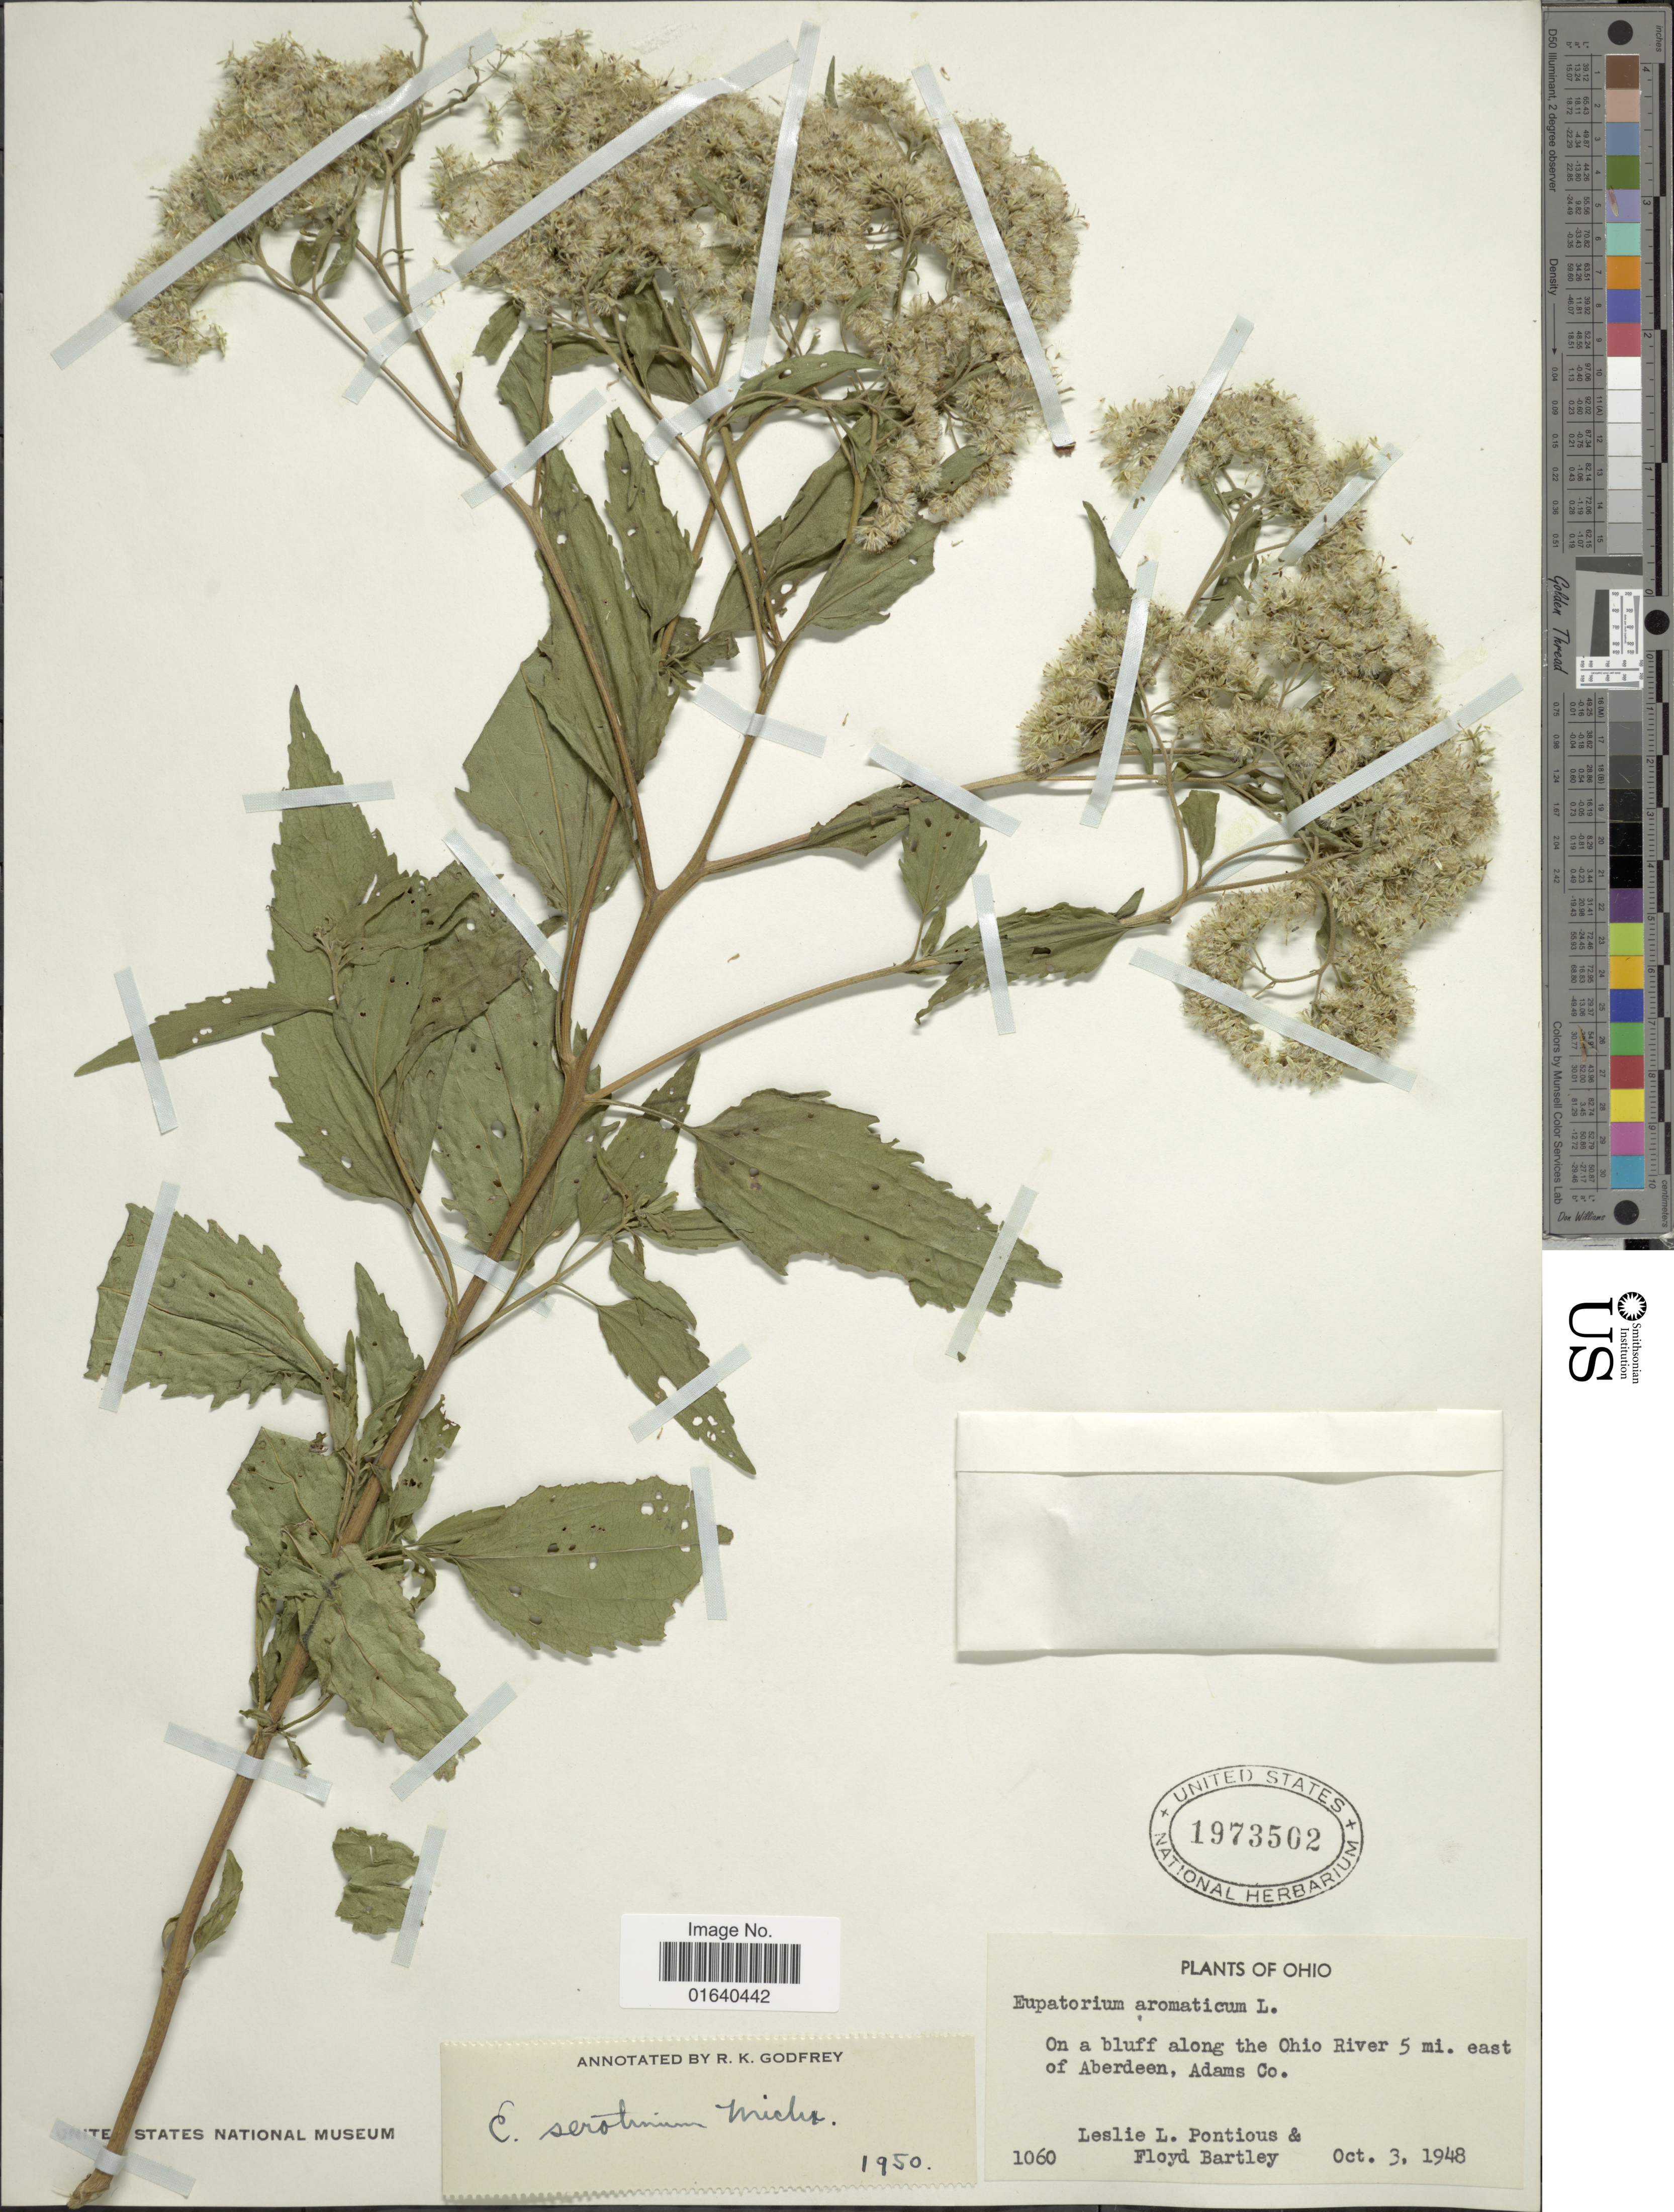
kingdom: Plantae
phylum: Tracheophyta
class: Magnoliopsida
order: Asterales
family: Asteraceae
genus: Eupatorium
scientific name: Eupatorium serotinum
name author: Michx.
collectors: L. L. Pontious & F. Bartley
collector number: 1060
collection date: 1948-10-03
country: United States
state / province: Ohio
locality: On a bluff along the Ohio River 5 mi. east of Aberdeen, Adams Co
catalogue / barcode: US 1973502